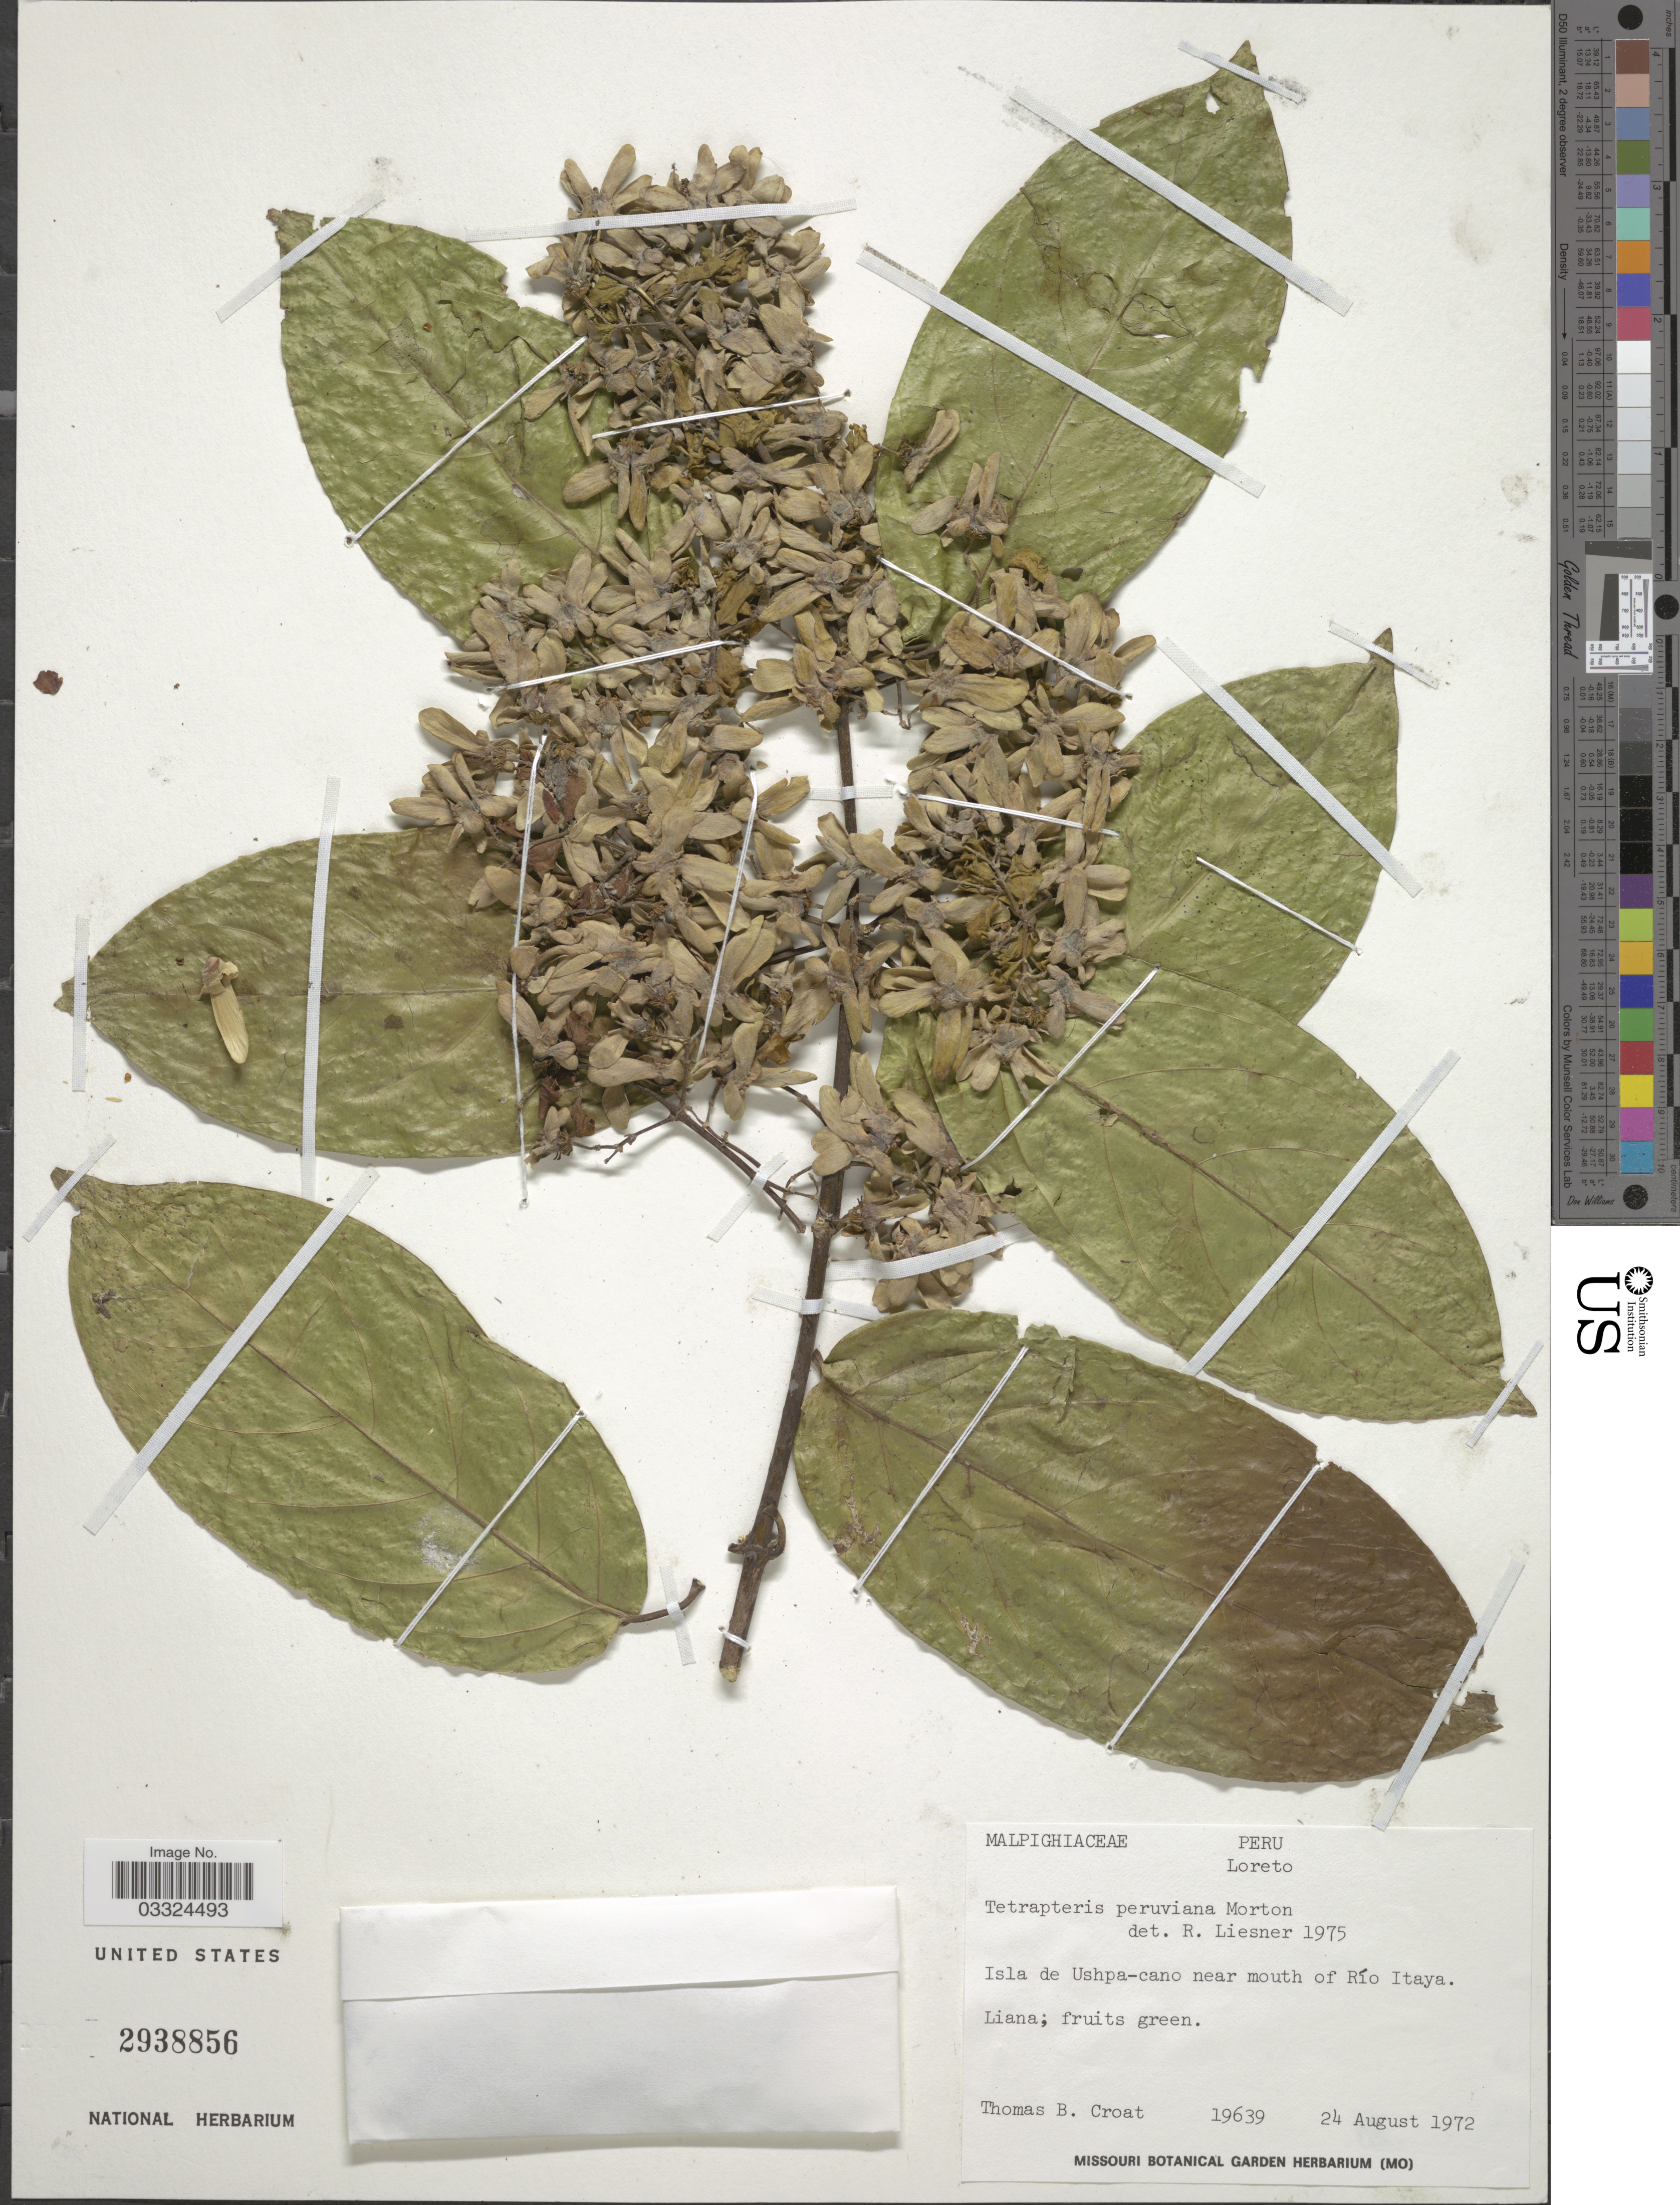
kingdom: Plantae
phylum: Tracheophyta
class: Magnoliopsida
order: Malpighiales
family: Malpighiaceae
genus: Tetrapterys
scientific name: Tetrapterys crispa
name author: A. Juss.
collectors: T. B. Croat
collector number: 19639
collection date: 1972-08-24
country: Peru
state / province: Loreto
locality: Isla de Ushpa-cano near mouth of Río Itaya.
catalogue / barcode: US 2938856